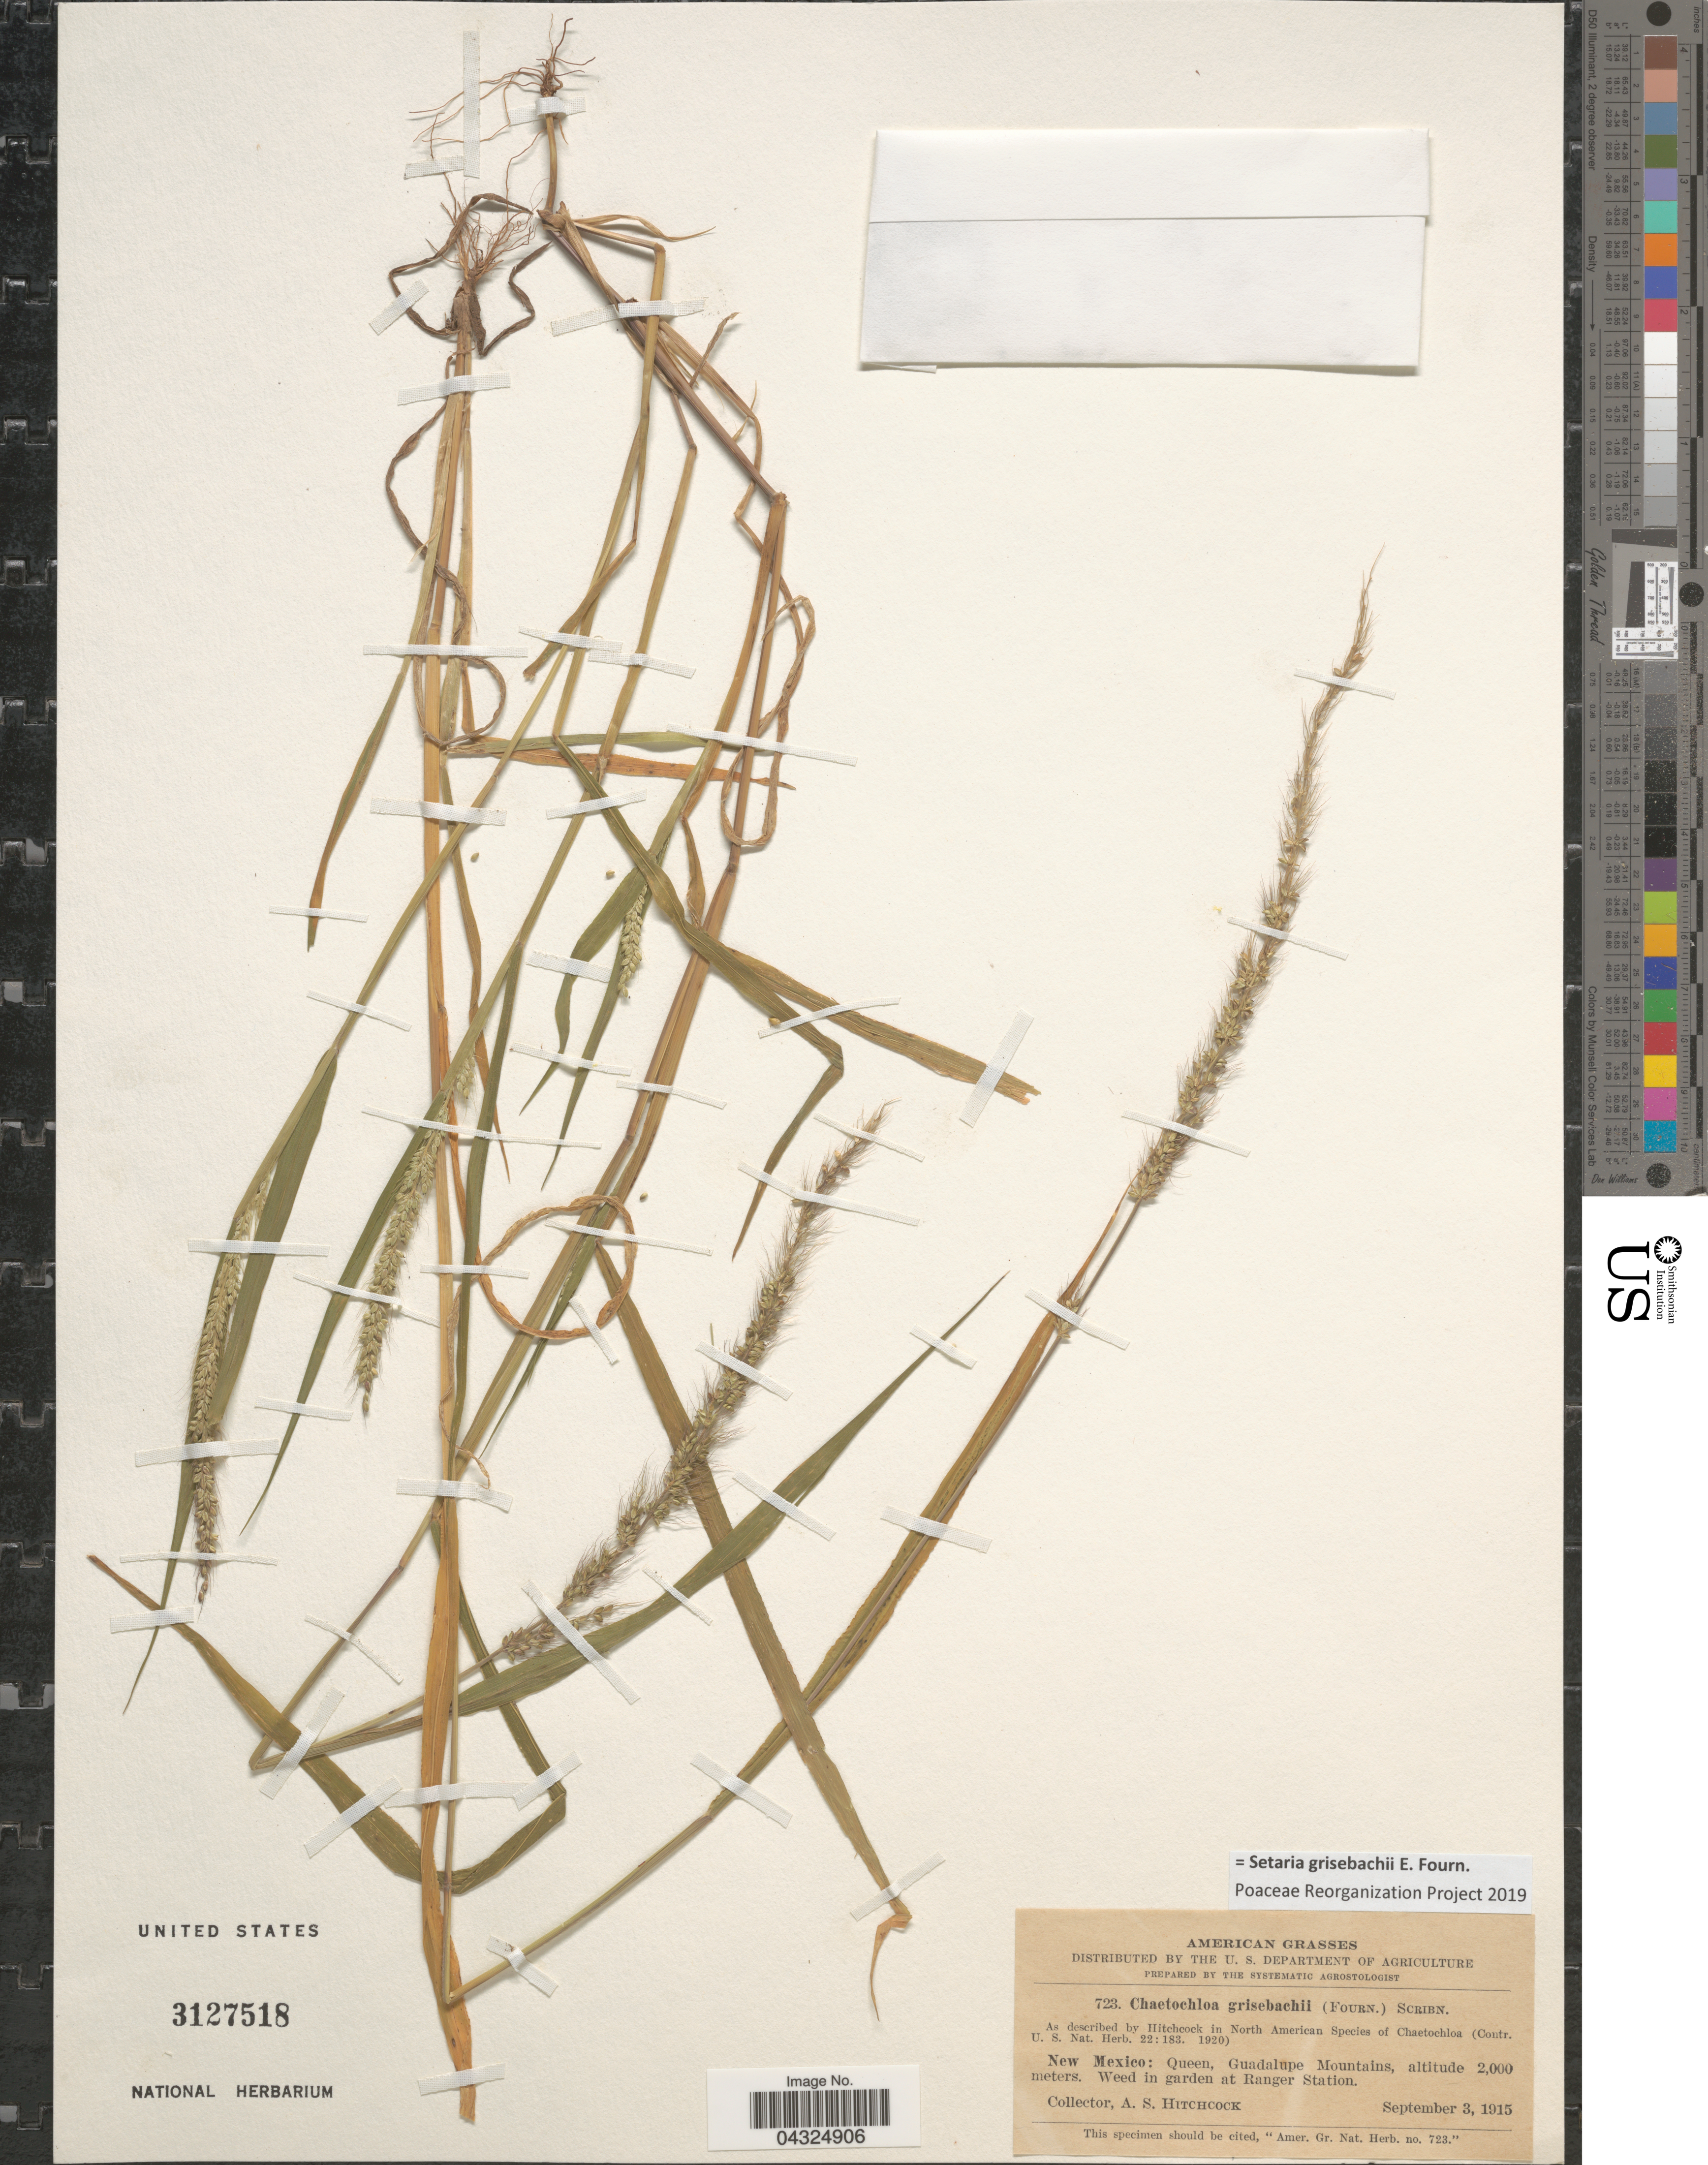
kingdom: Plantae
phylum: Tracheophyta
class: Liliopsida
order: Poales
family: Poaceae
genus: Setaria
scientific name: Setaria grisebachii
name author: E. Fourn.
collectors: A. S. Hitchcock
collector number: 723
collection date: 1915-09-03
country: United States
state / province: New Mexico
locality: Queen, Guadalupe Mountains. Weed in garden at Ranger Station.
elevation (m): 2000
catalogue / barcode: US 3127518